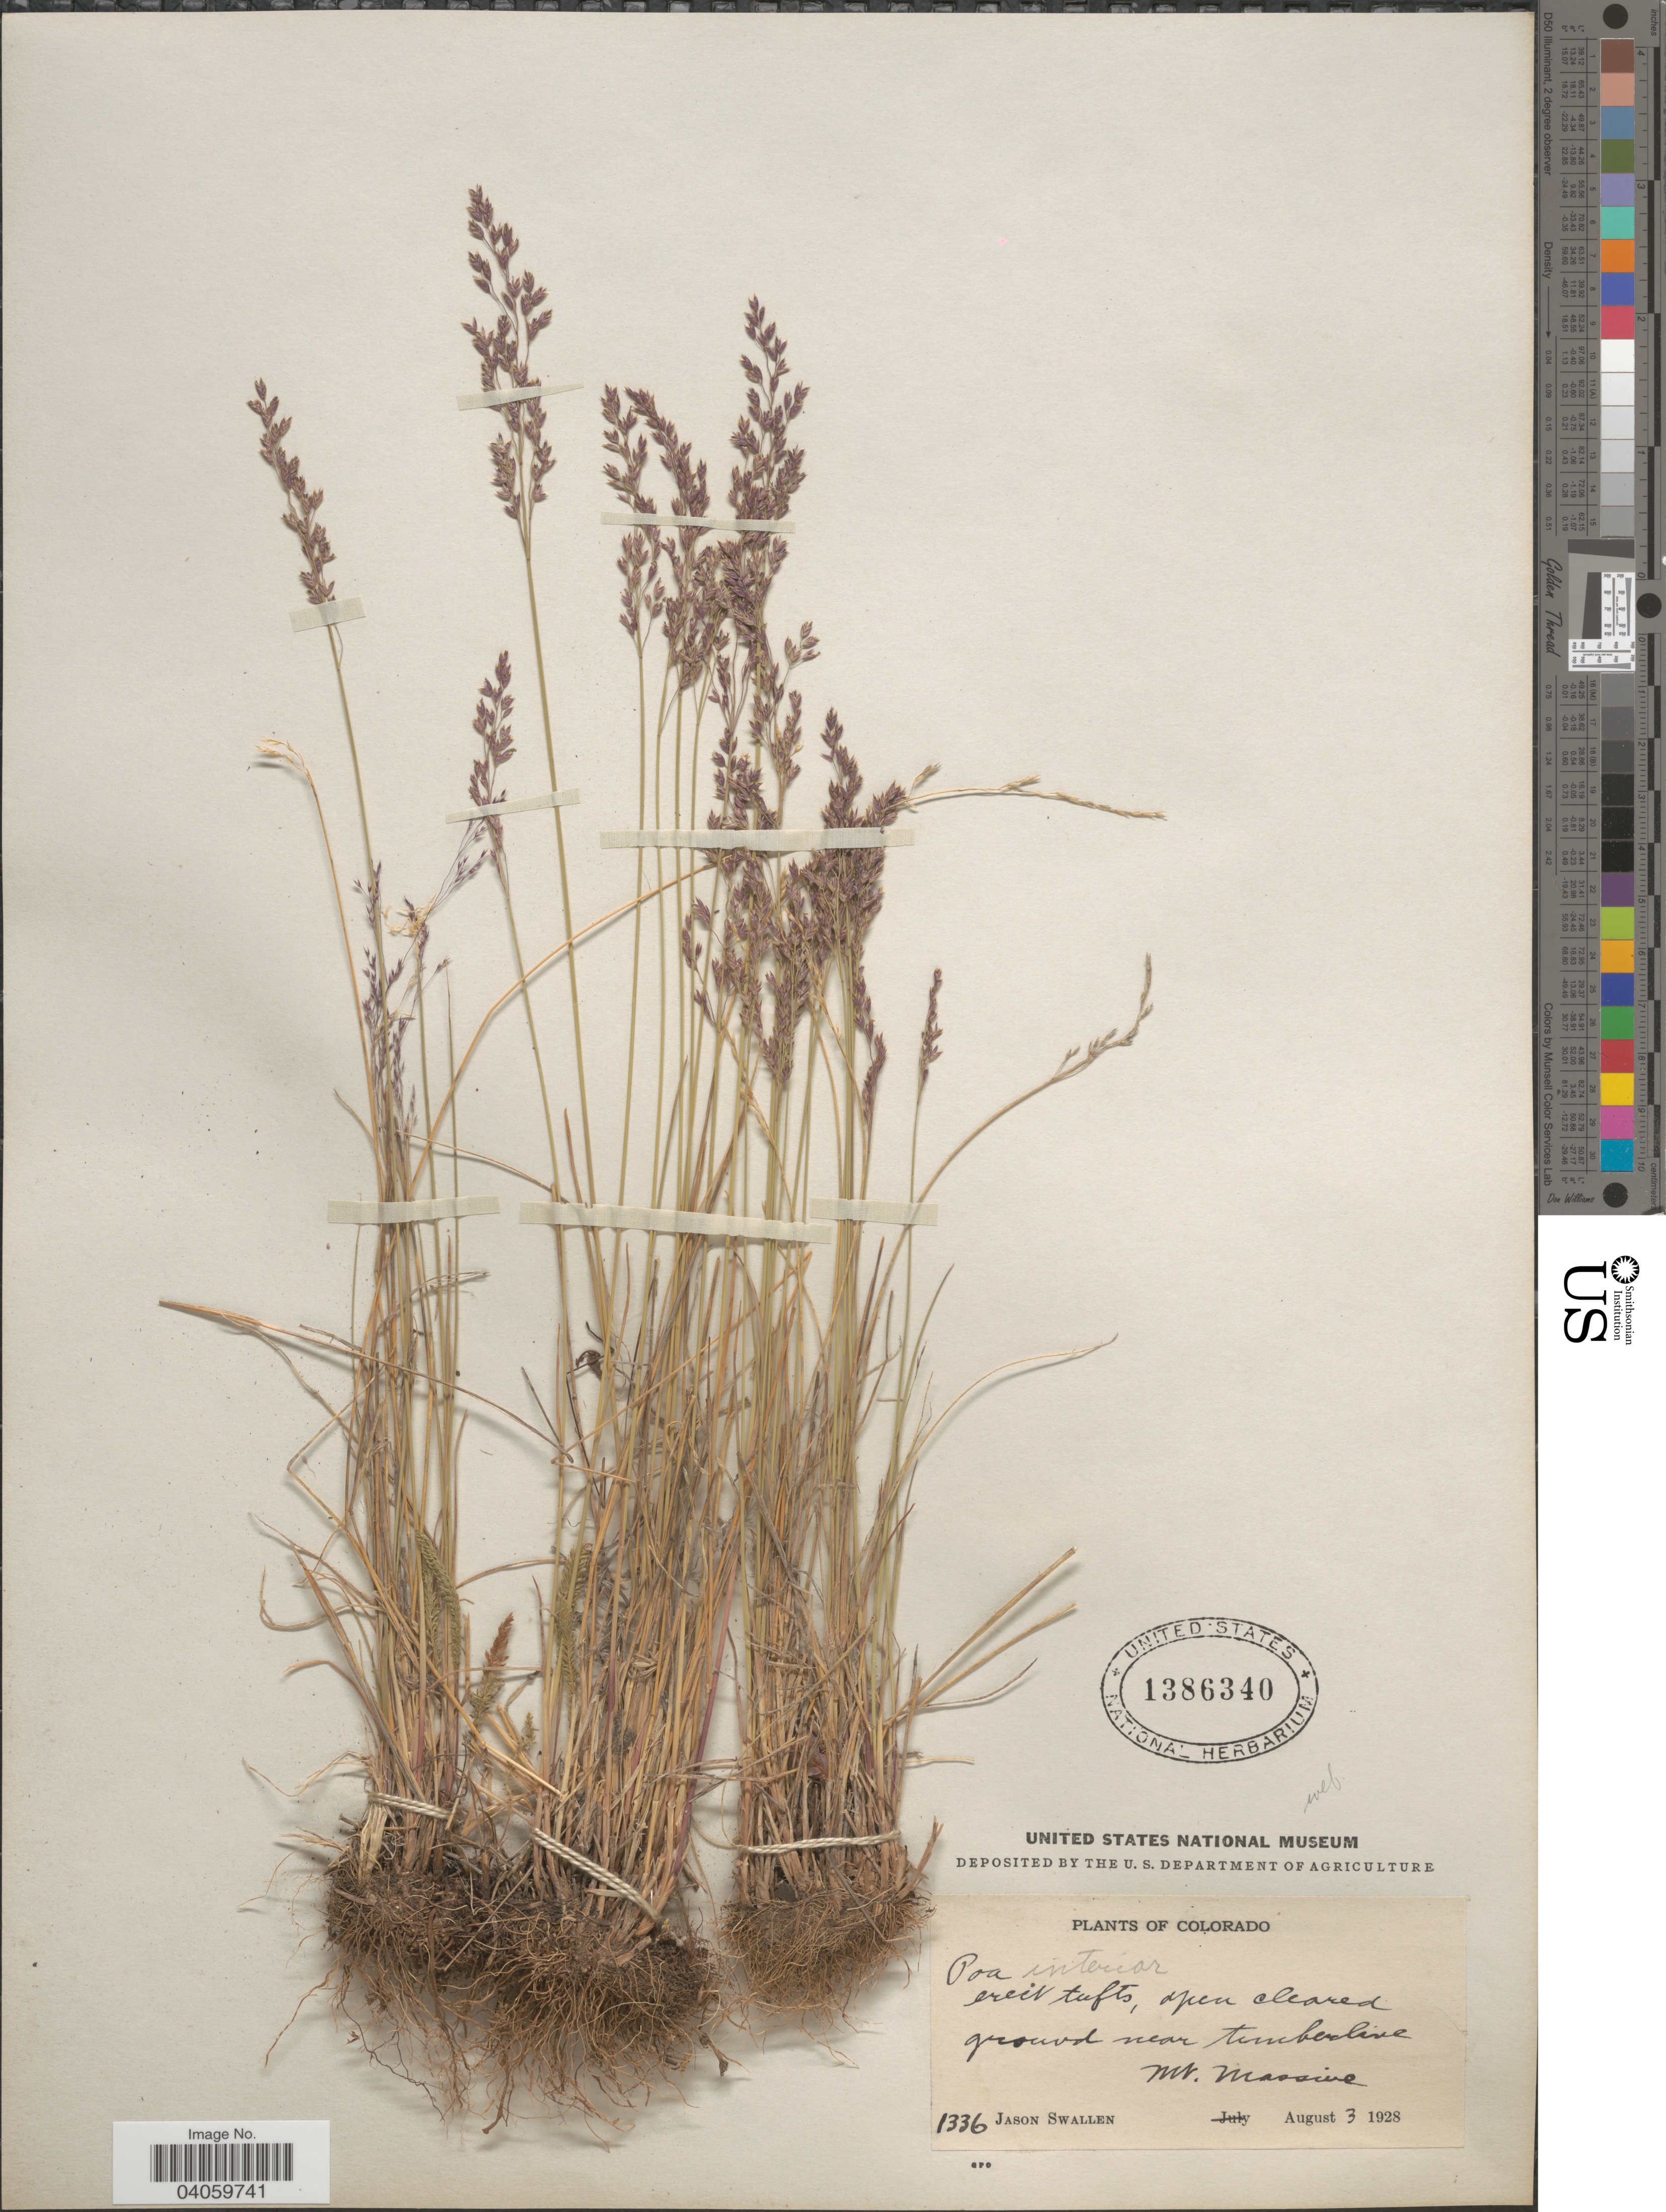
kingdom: Plantae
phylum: Tracheophyta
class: Liliopsida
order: Poales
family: Poaceae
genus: Poa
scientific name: Poa interior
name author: Rydb.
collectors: J. R. Swallen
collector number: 1336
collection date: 1928-08-03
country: United States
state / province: Colorado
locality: Erect tufts, open cleared ground near timberline. Mt. Massive.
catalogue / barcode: US 1386340